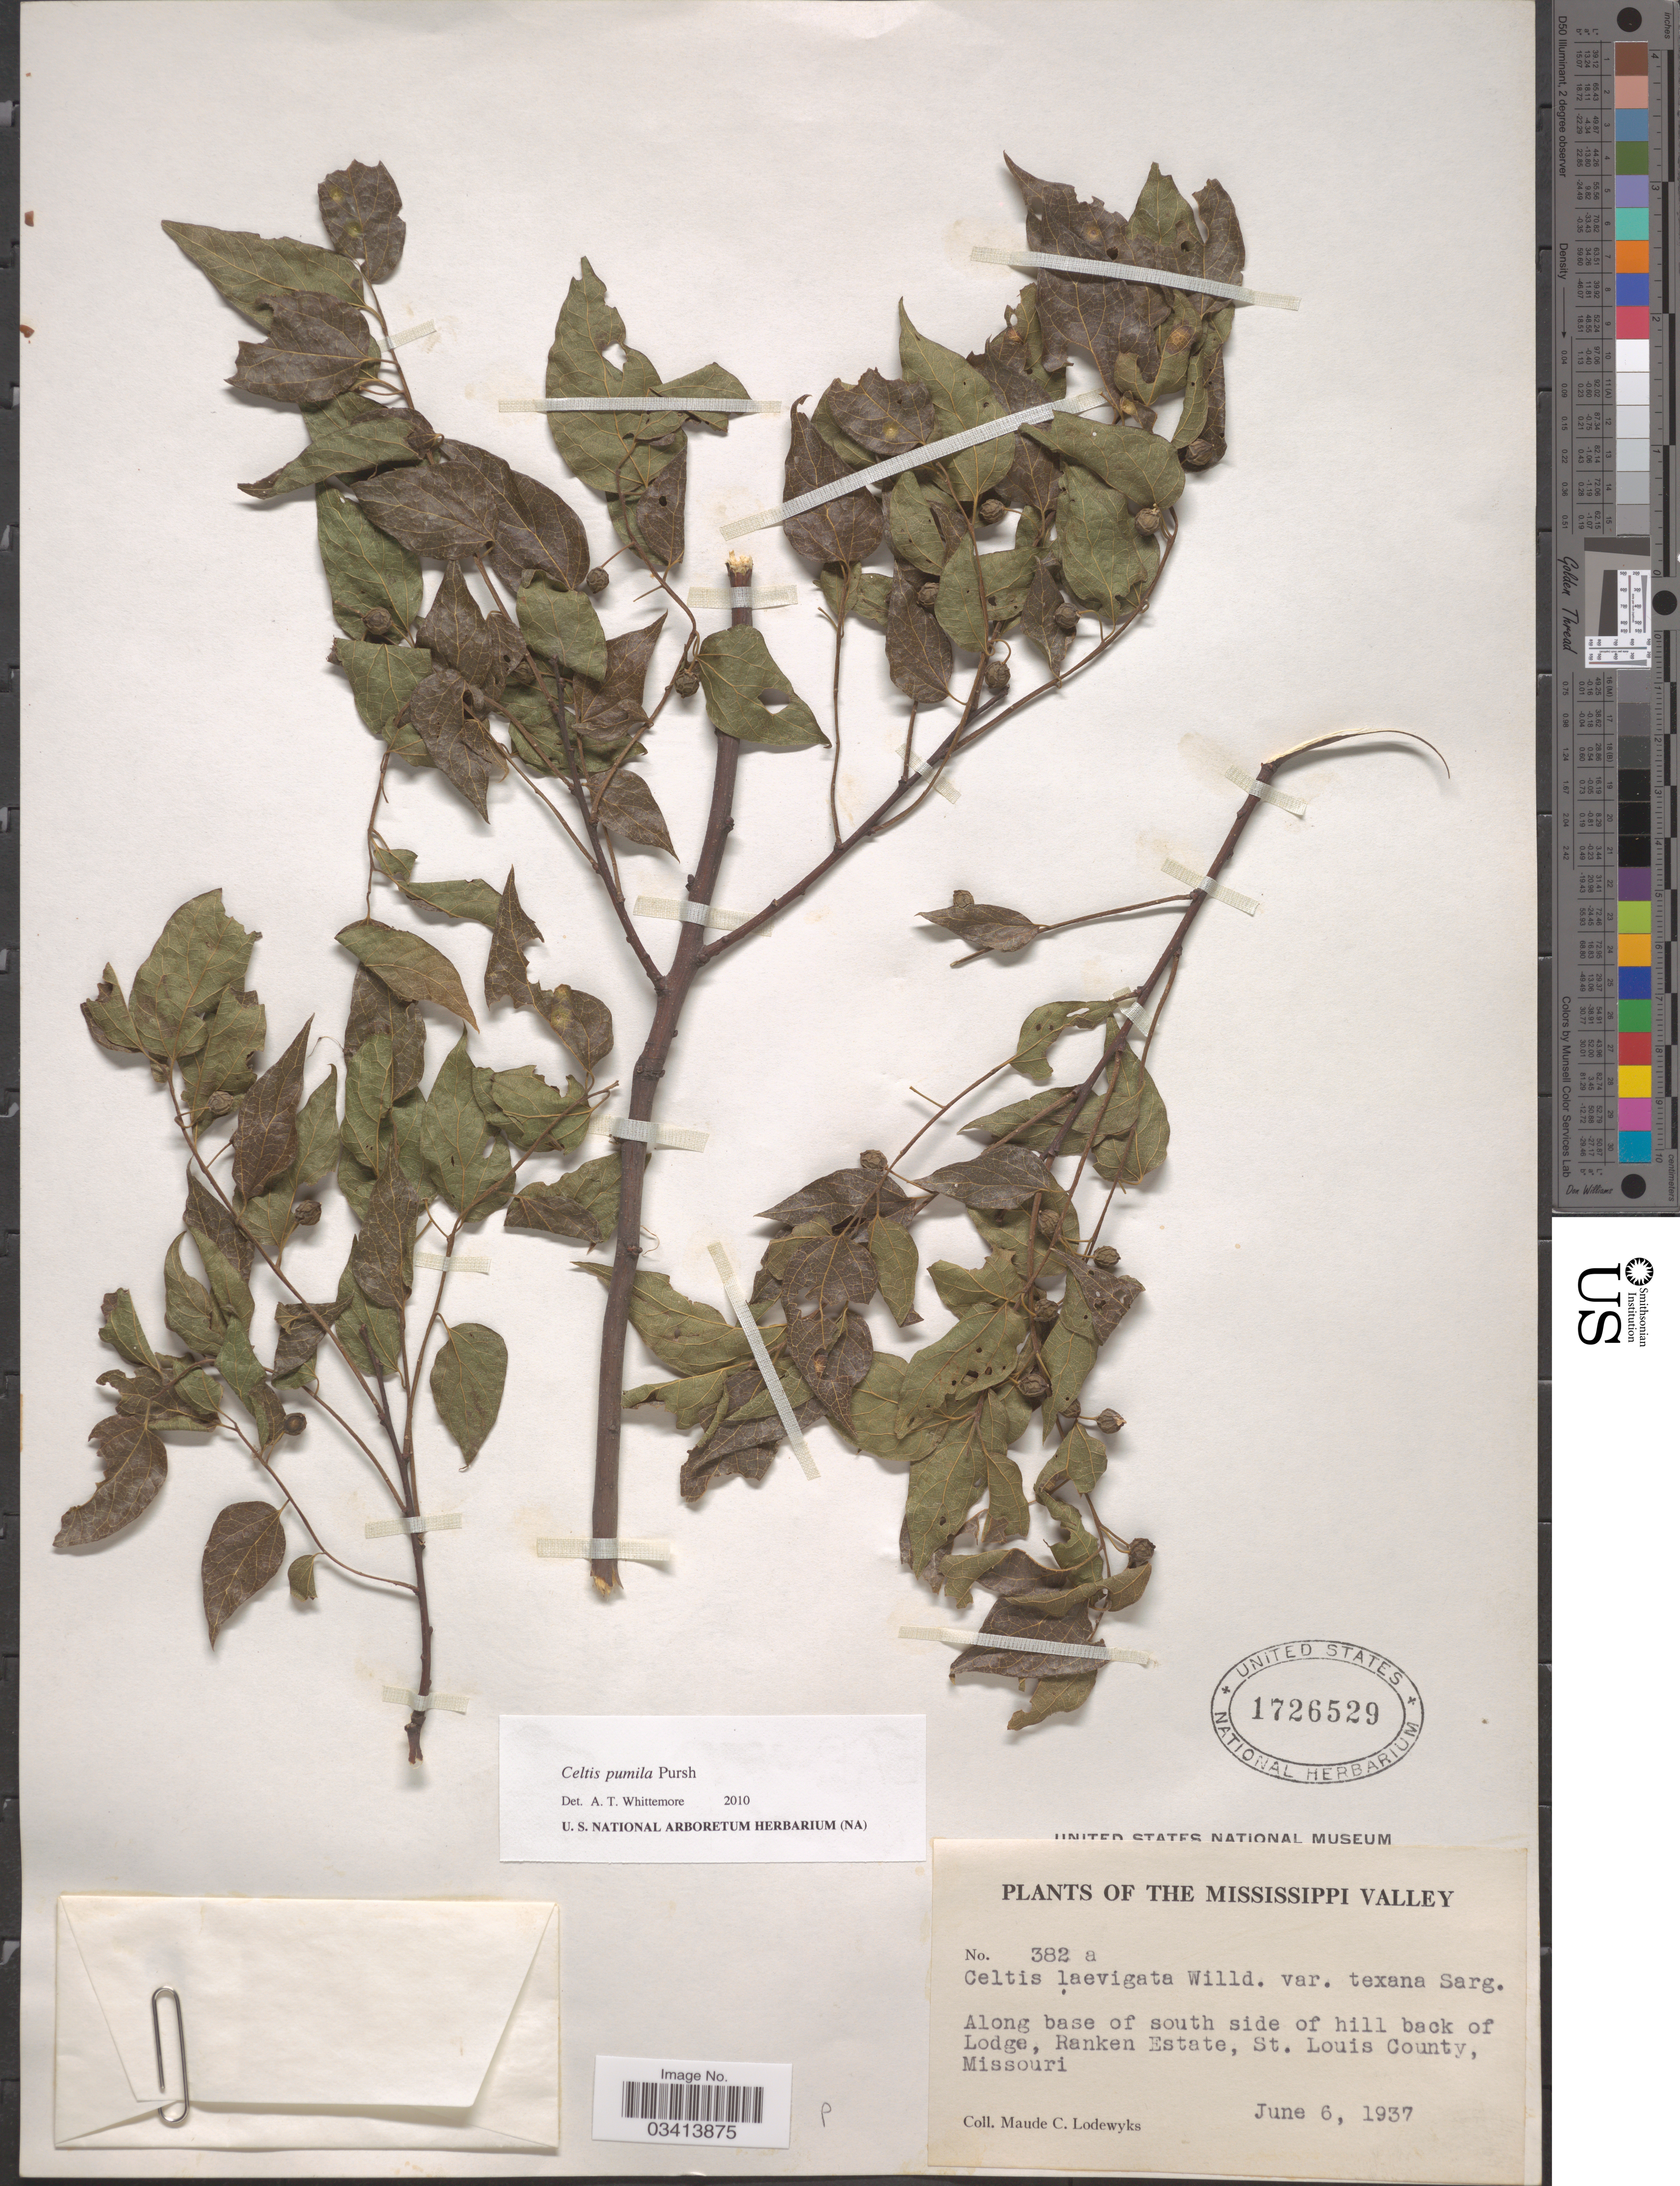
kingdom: Plantae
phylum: Tracheophyta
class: Magnoliopsida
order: Rosales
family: Cannabaceae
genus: Celtis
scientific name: Celtis occidentalis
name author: L.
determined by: Strong, M. T., (US), Smithsonian Institution - National Museum of Natural History (UNITED STATES)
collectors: M. Lodewyks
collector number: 382 a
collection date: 1937-06-06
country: United States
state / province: Missouri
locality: The Mississippi Valley. Along base of south side of hill back of Lodge, Ranken Estate, St. Louis County.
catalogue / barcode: US 1726529